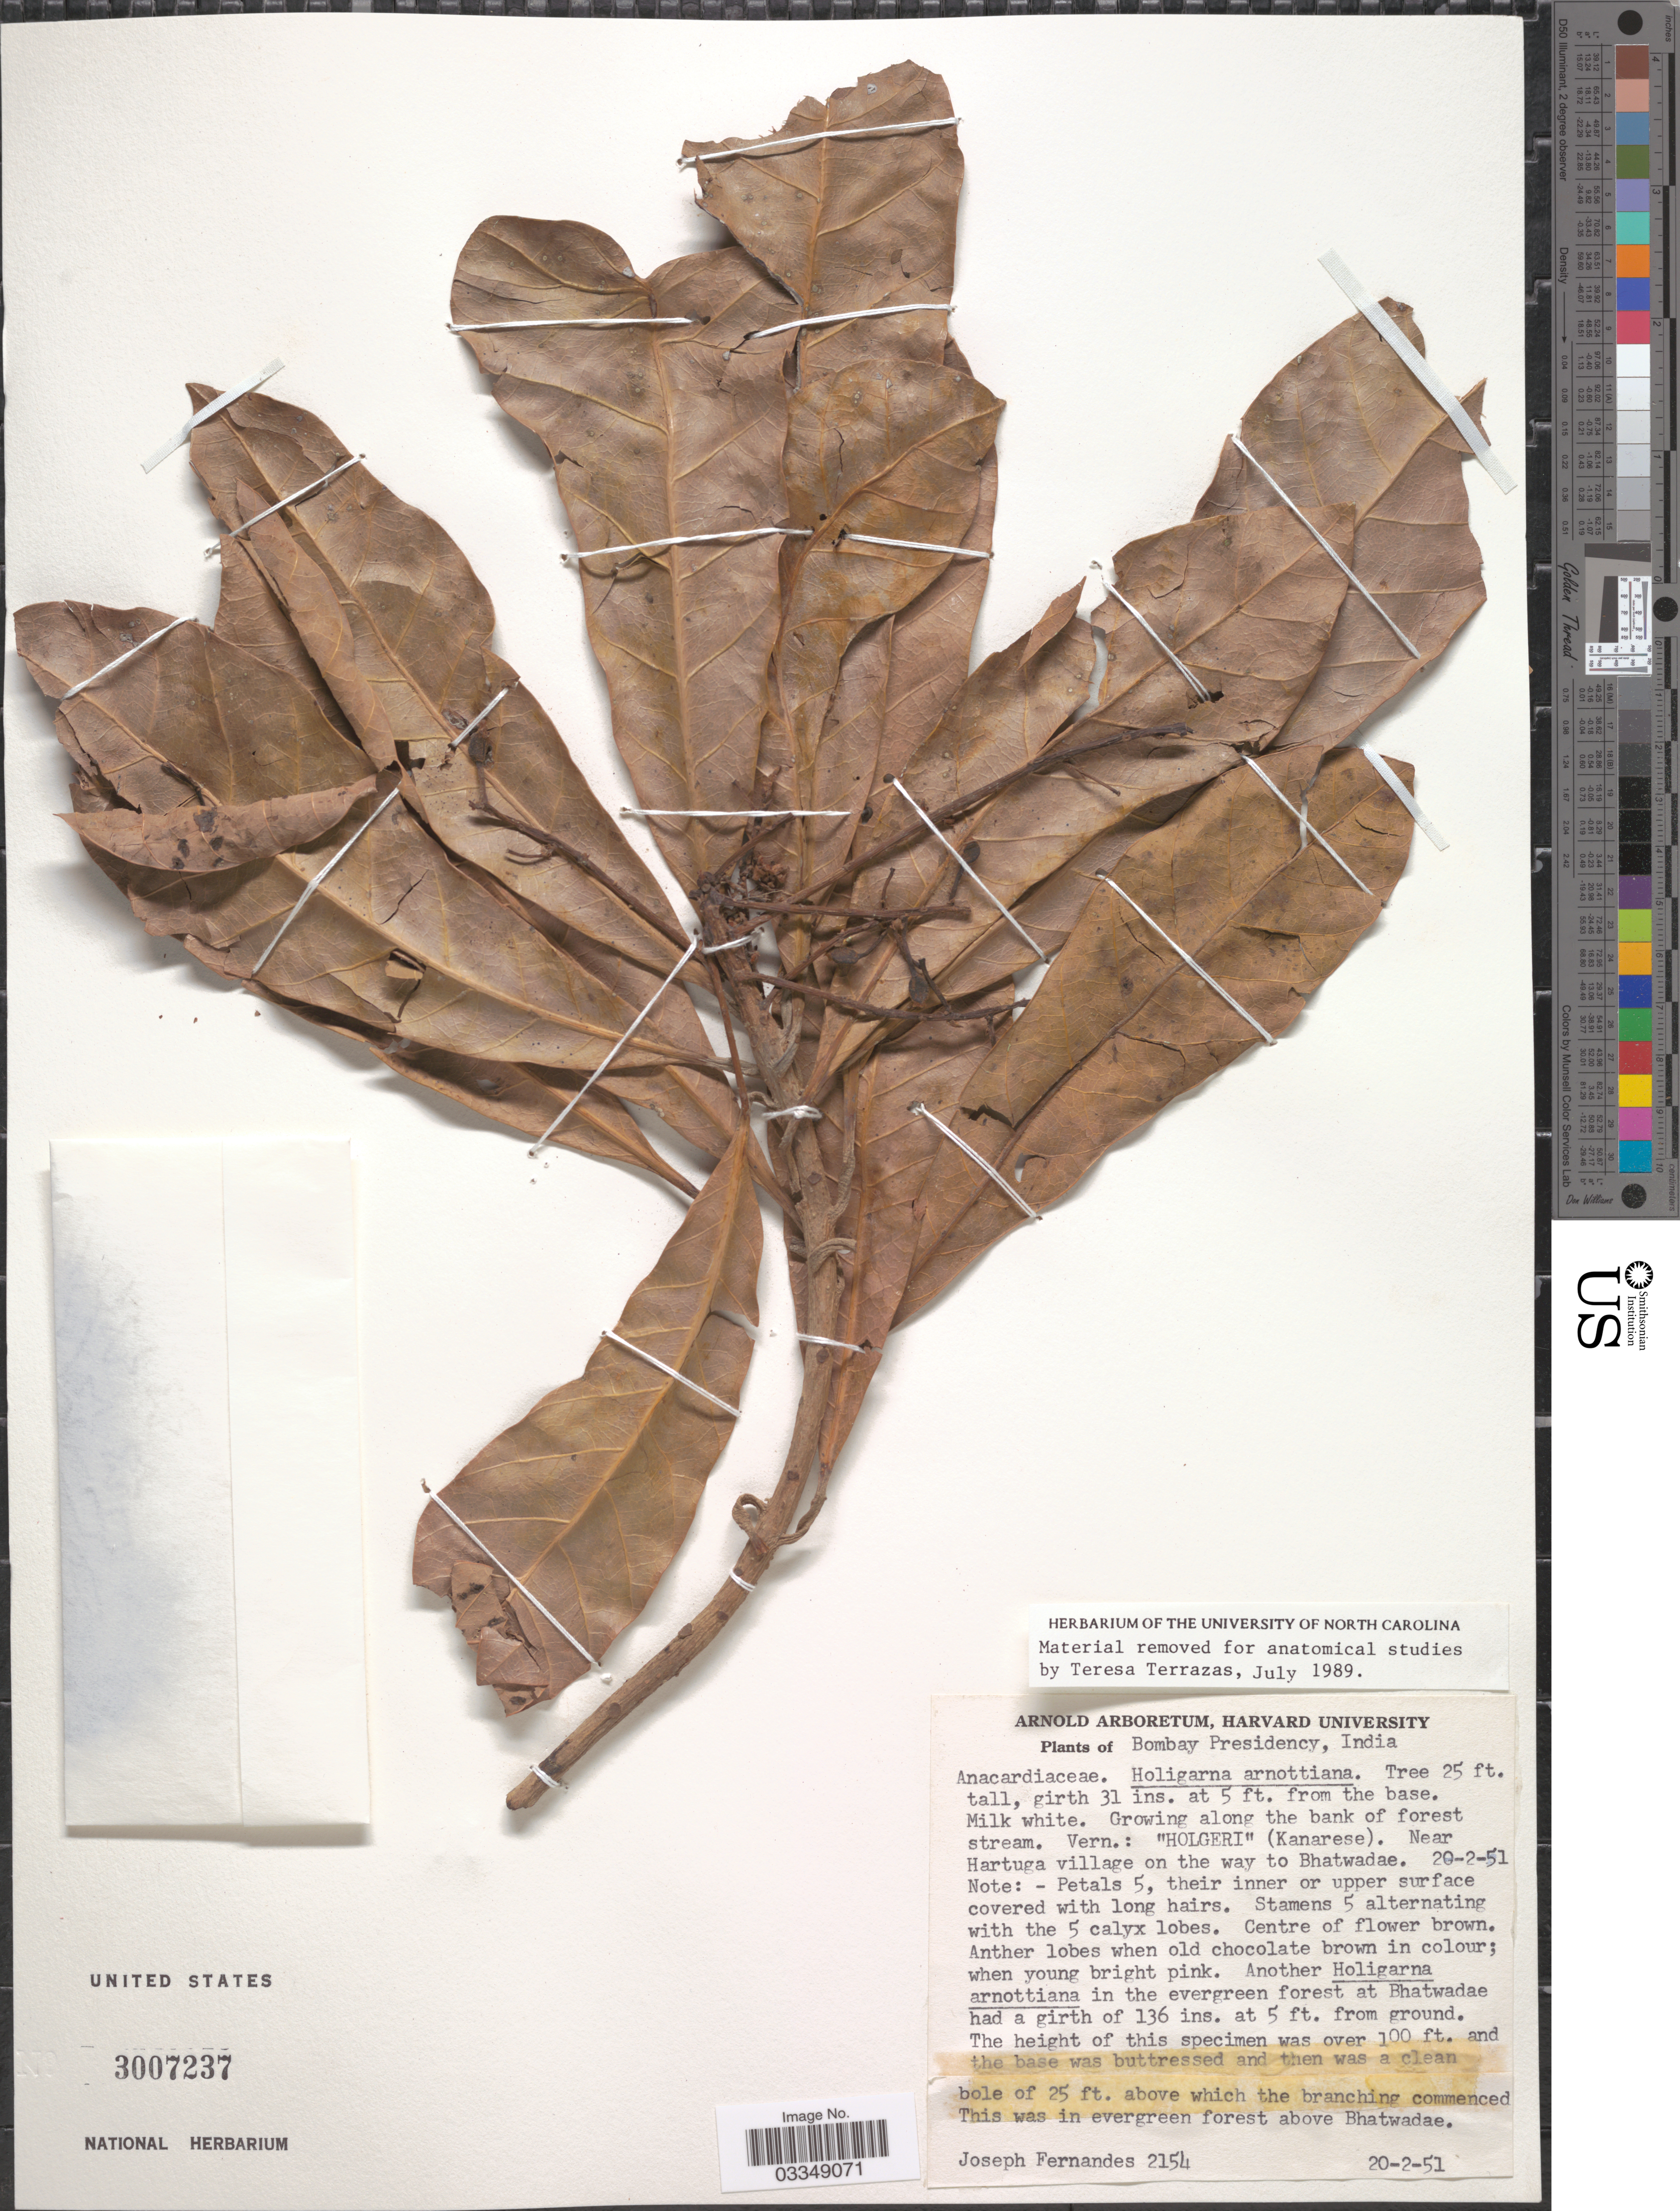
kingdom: Plantae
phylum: Tracheophyta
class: Magnoliopsida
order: Sapindales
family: Anacardiaceae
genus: Holigarna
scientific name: Holigarna arnottiana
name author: Hook.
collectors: J. Fernandes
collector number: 2154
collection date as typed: Transcribed d/m/y: 20/2/51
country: India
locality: Bombay Presidency. Near Hartuga village on the way to Bhatwadae. Forest above Bhatwadae.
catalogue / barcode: US 3007237